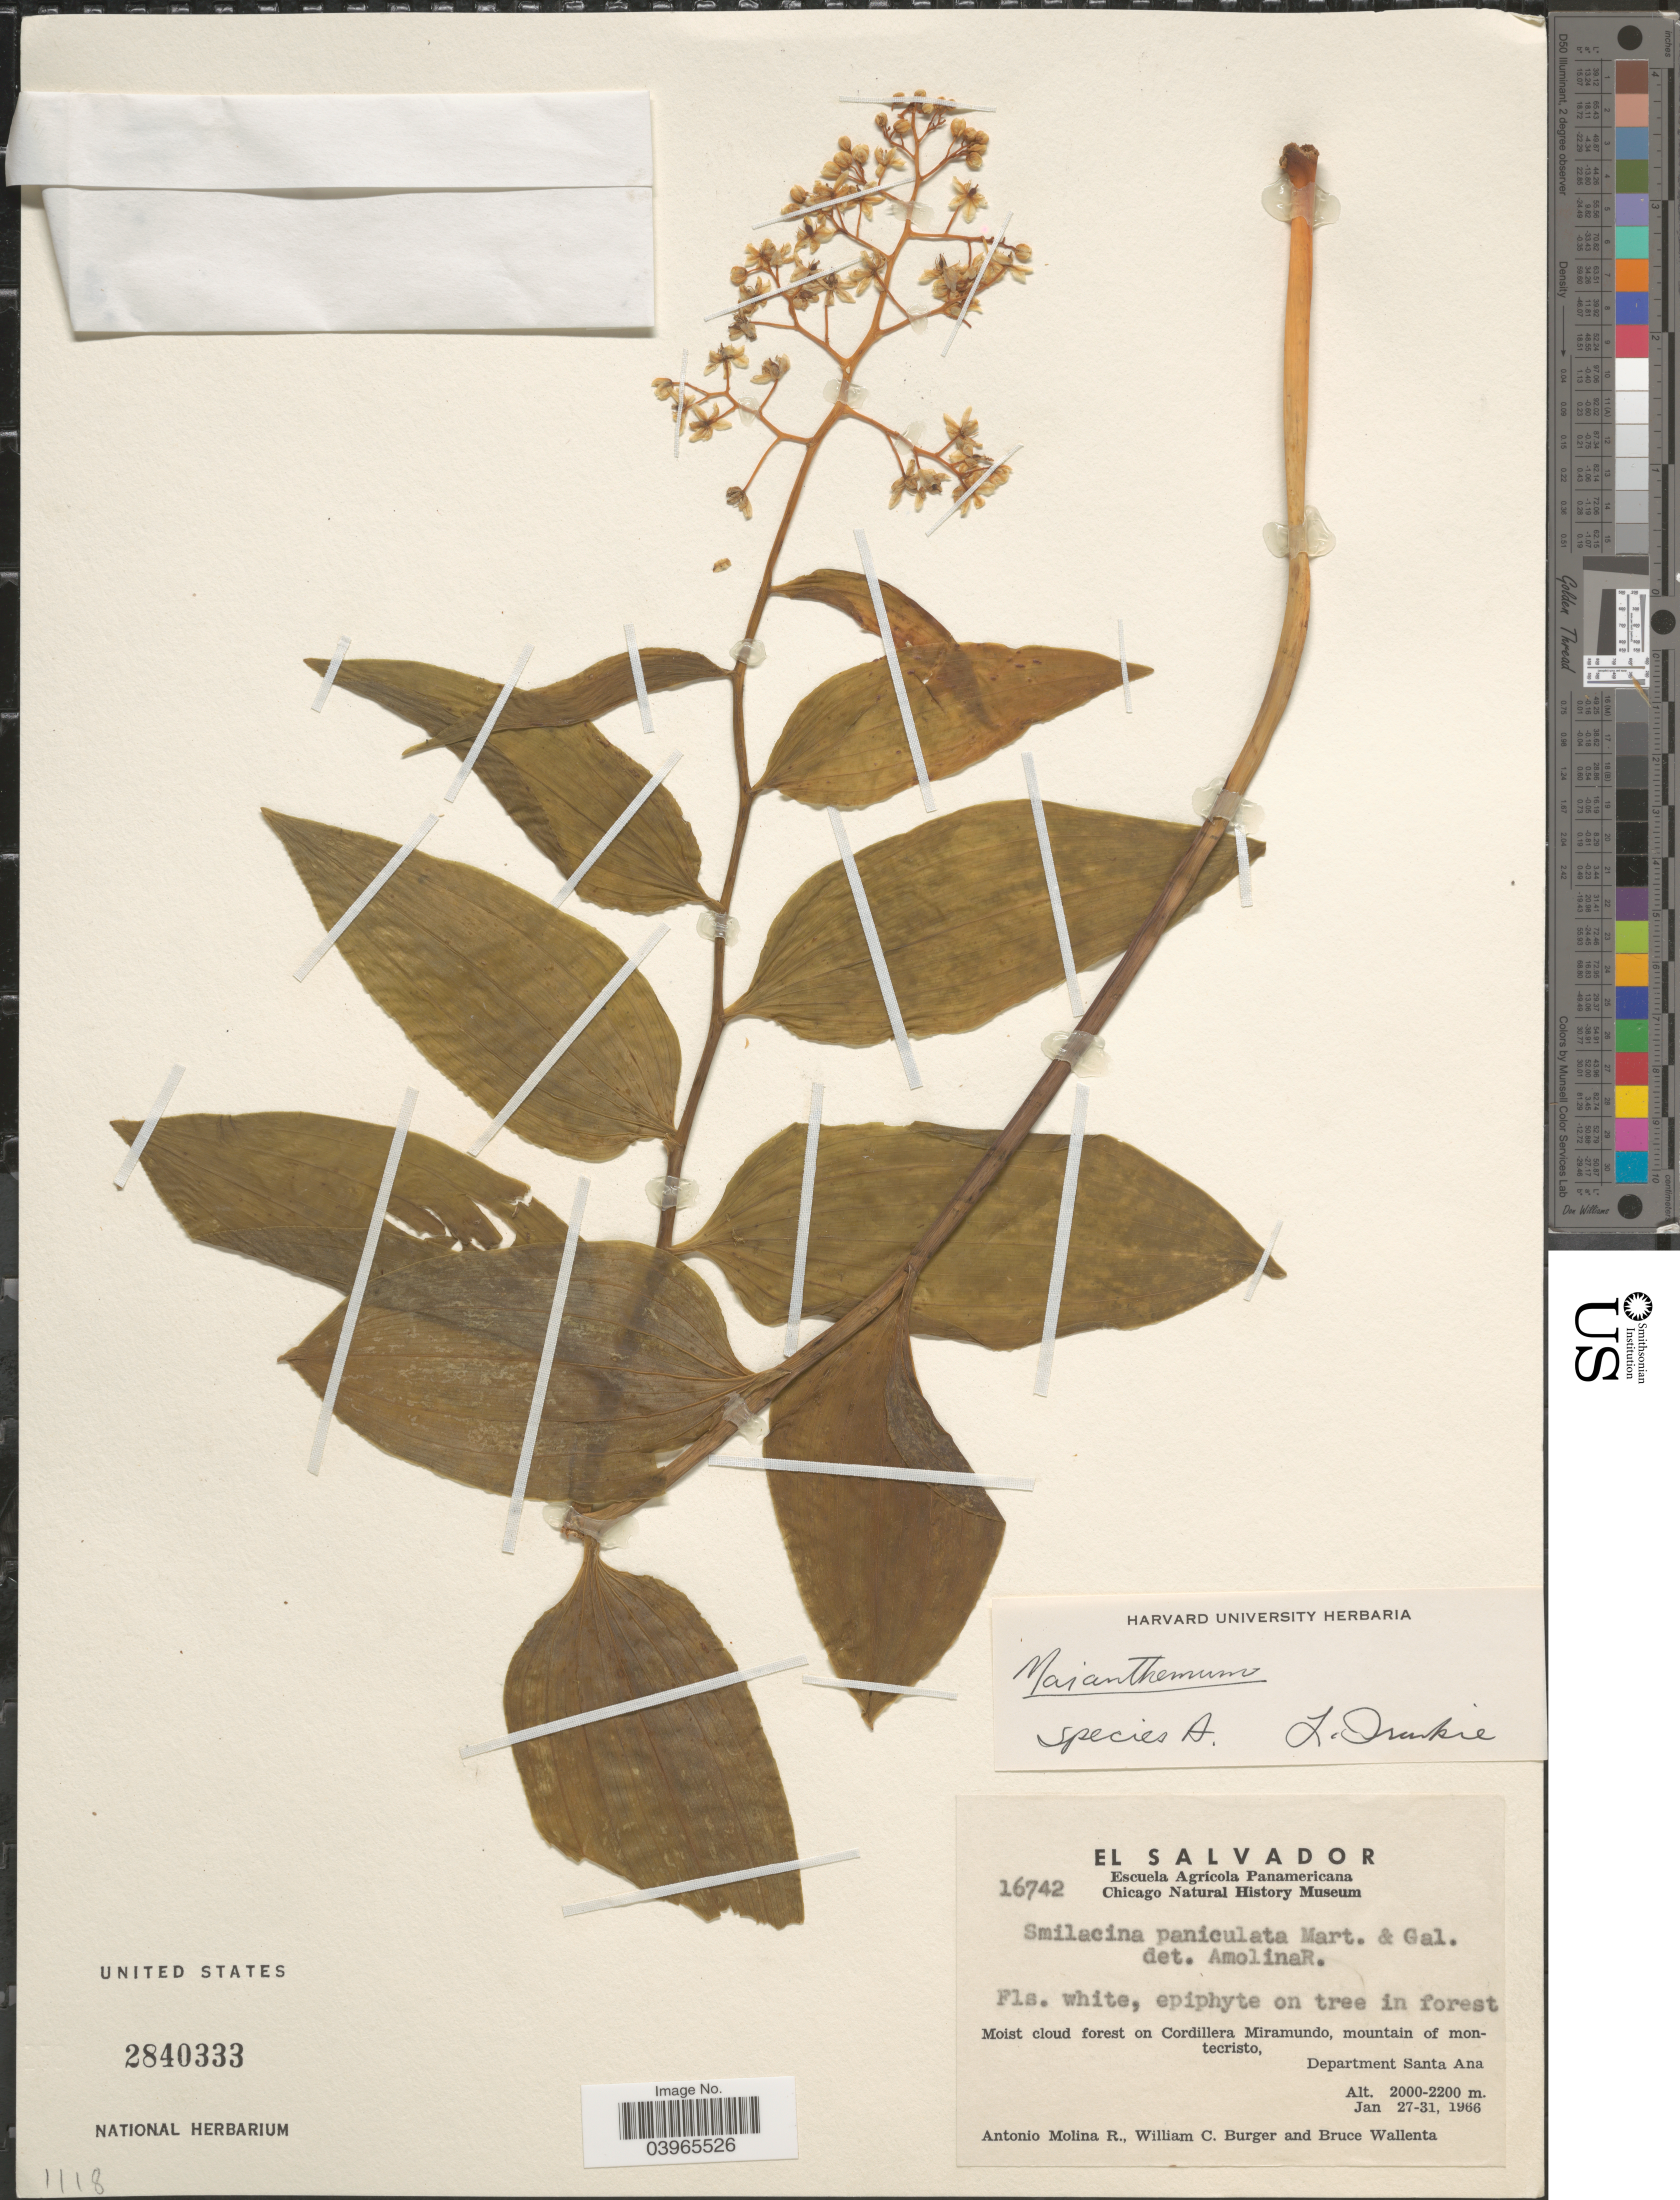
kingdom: Plantae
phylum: Tracheophyta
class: Liliopsida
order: Asparagales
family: Asparagaceae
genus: Maianthemum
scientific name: Maianthemum sp.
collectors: A. Molina R., W. Burger & B. Wallenta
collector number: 16742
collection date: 1966-01-27/1966-01-31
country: El Salvador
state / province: Santa Ana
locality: On Cordillera Miramundo, mountain of montecristo, Department Santa Ana.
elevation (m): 2000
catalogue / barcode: US 2840333